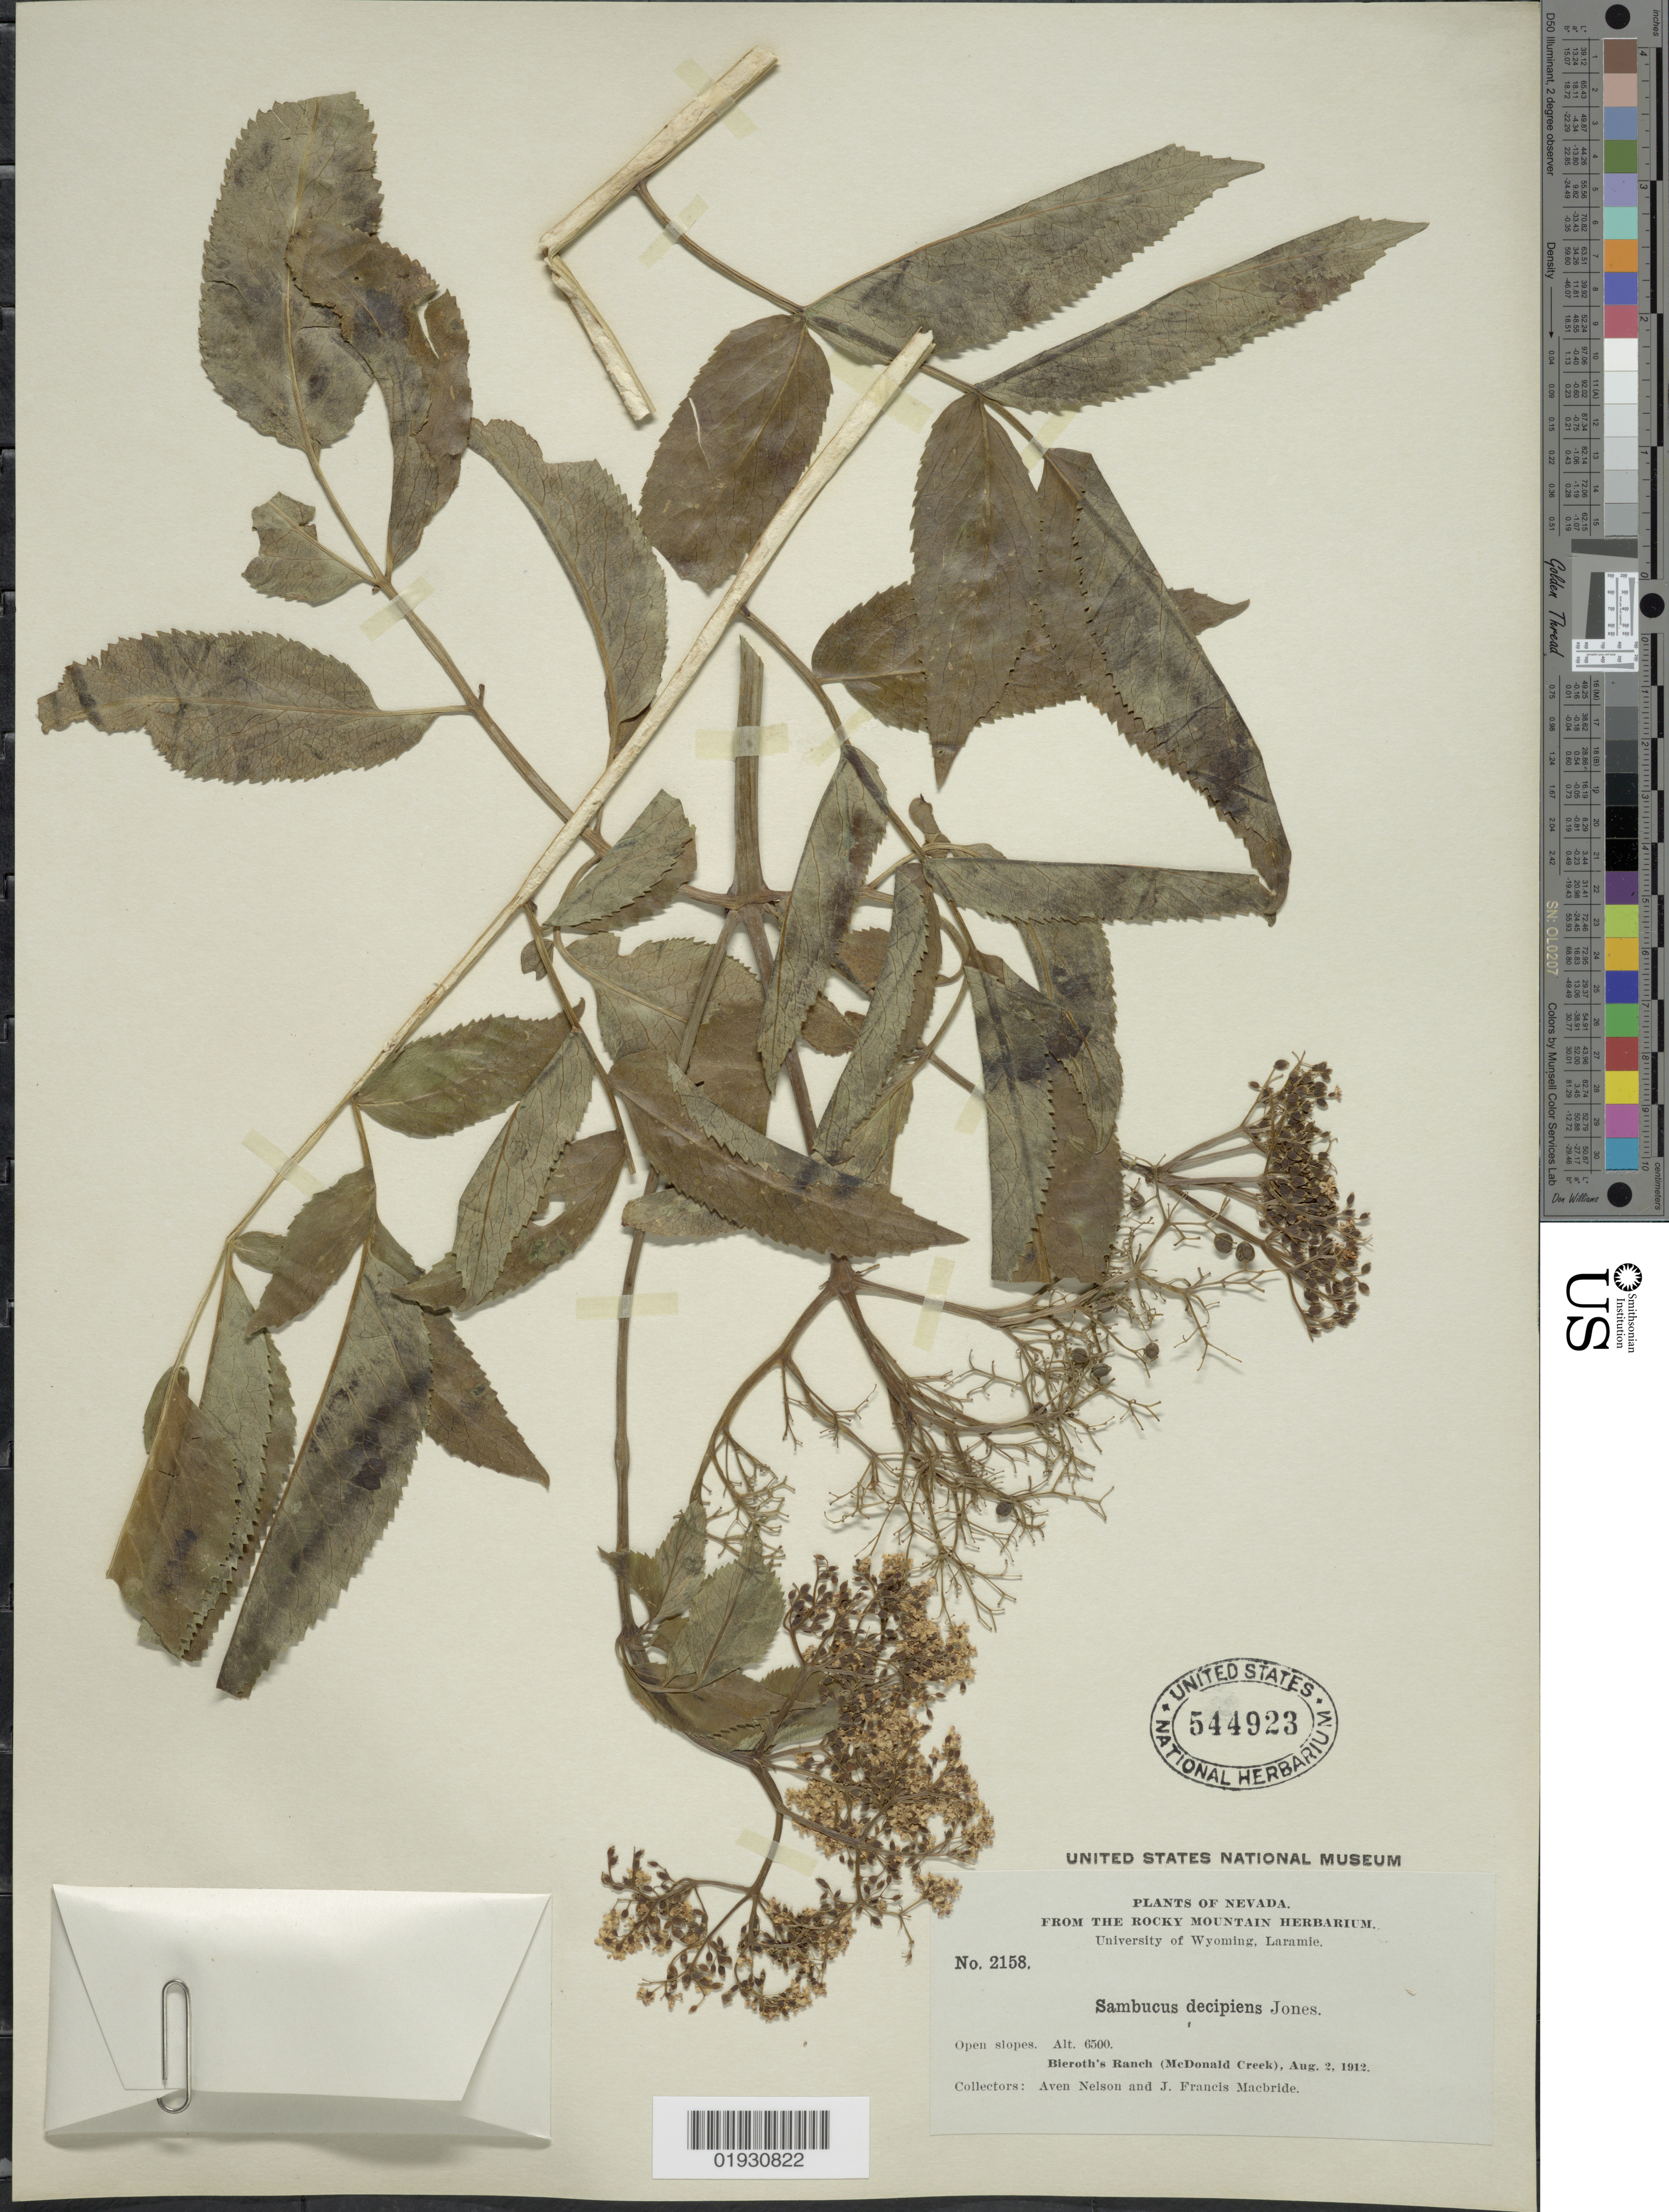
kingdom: Plantae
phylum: Tracheophyta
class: Magnoliopsida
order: Dipsacales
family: Viburnaceae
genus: Sambucus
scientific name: Sambucus cerulea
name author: Raf.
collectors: A. Nelson & J. F. Macbride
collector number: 2158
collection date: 1912-08-02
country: United States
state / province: Nevada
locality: Bieroth's Ranch (McDonald Creek).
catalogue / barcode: US 544923